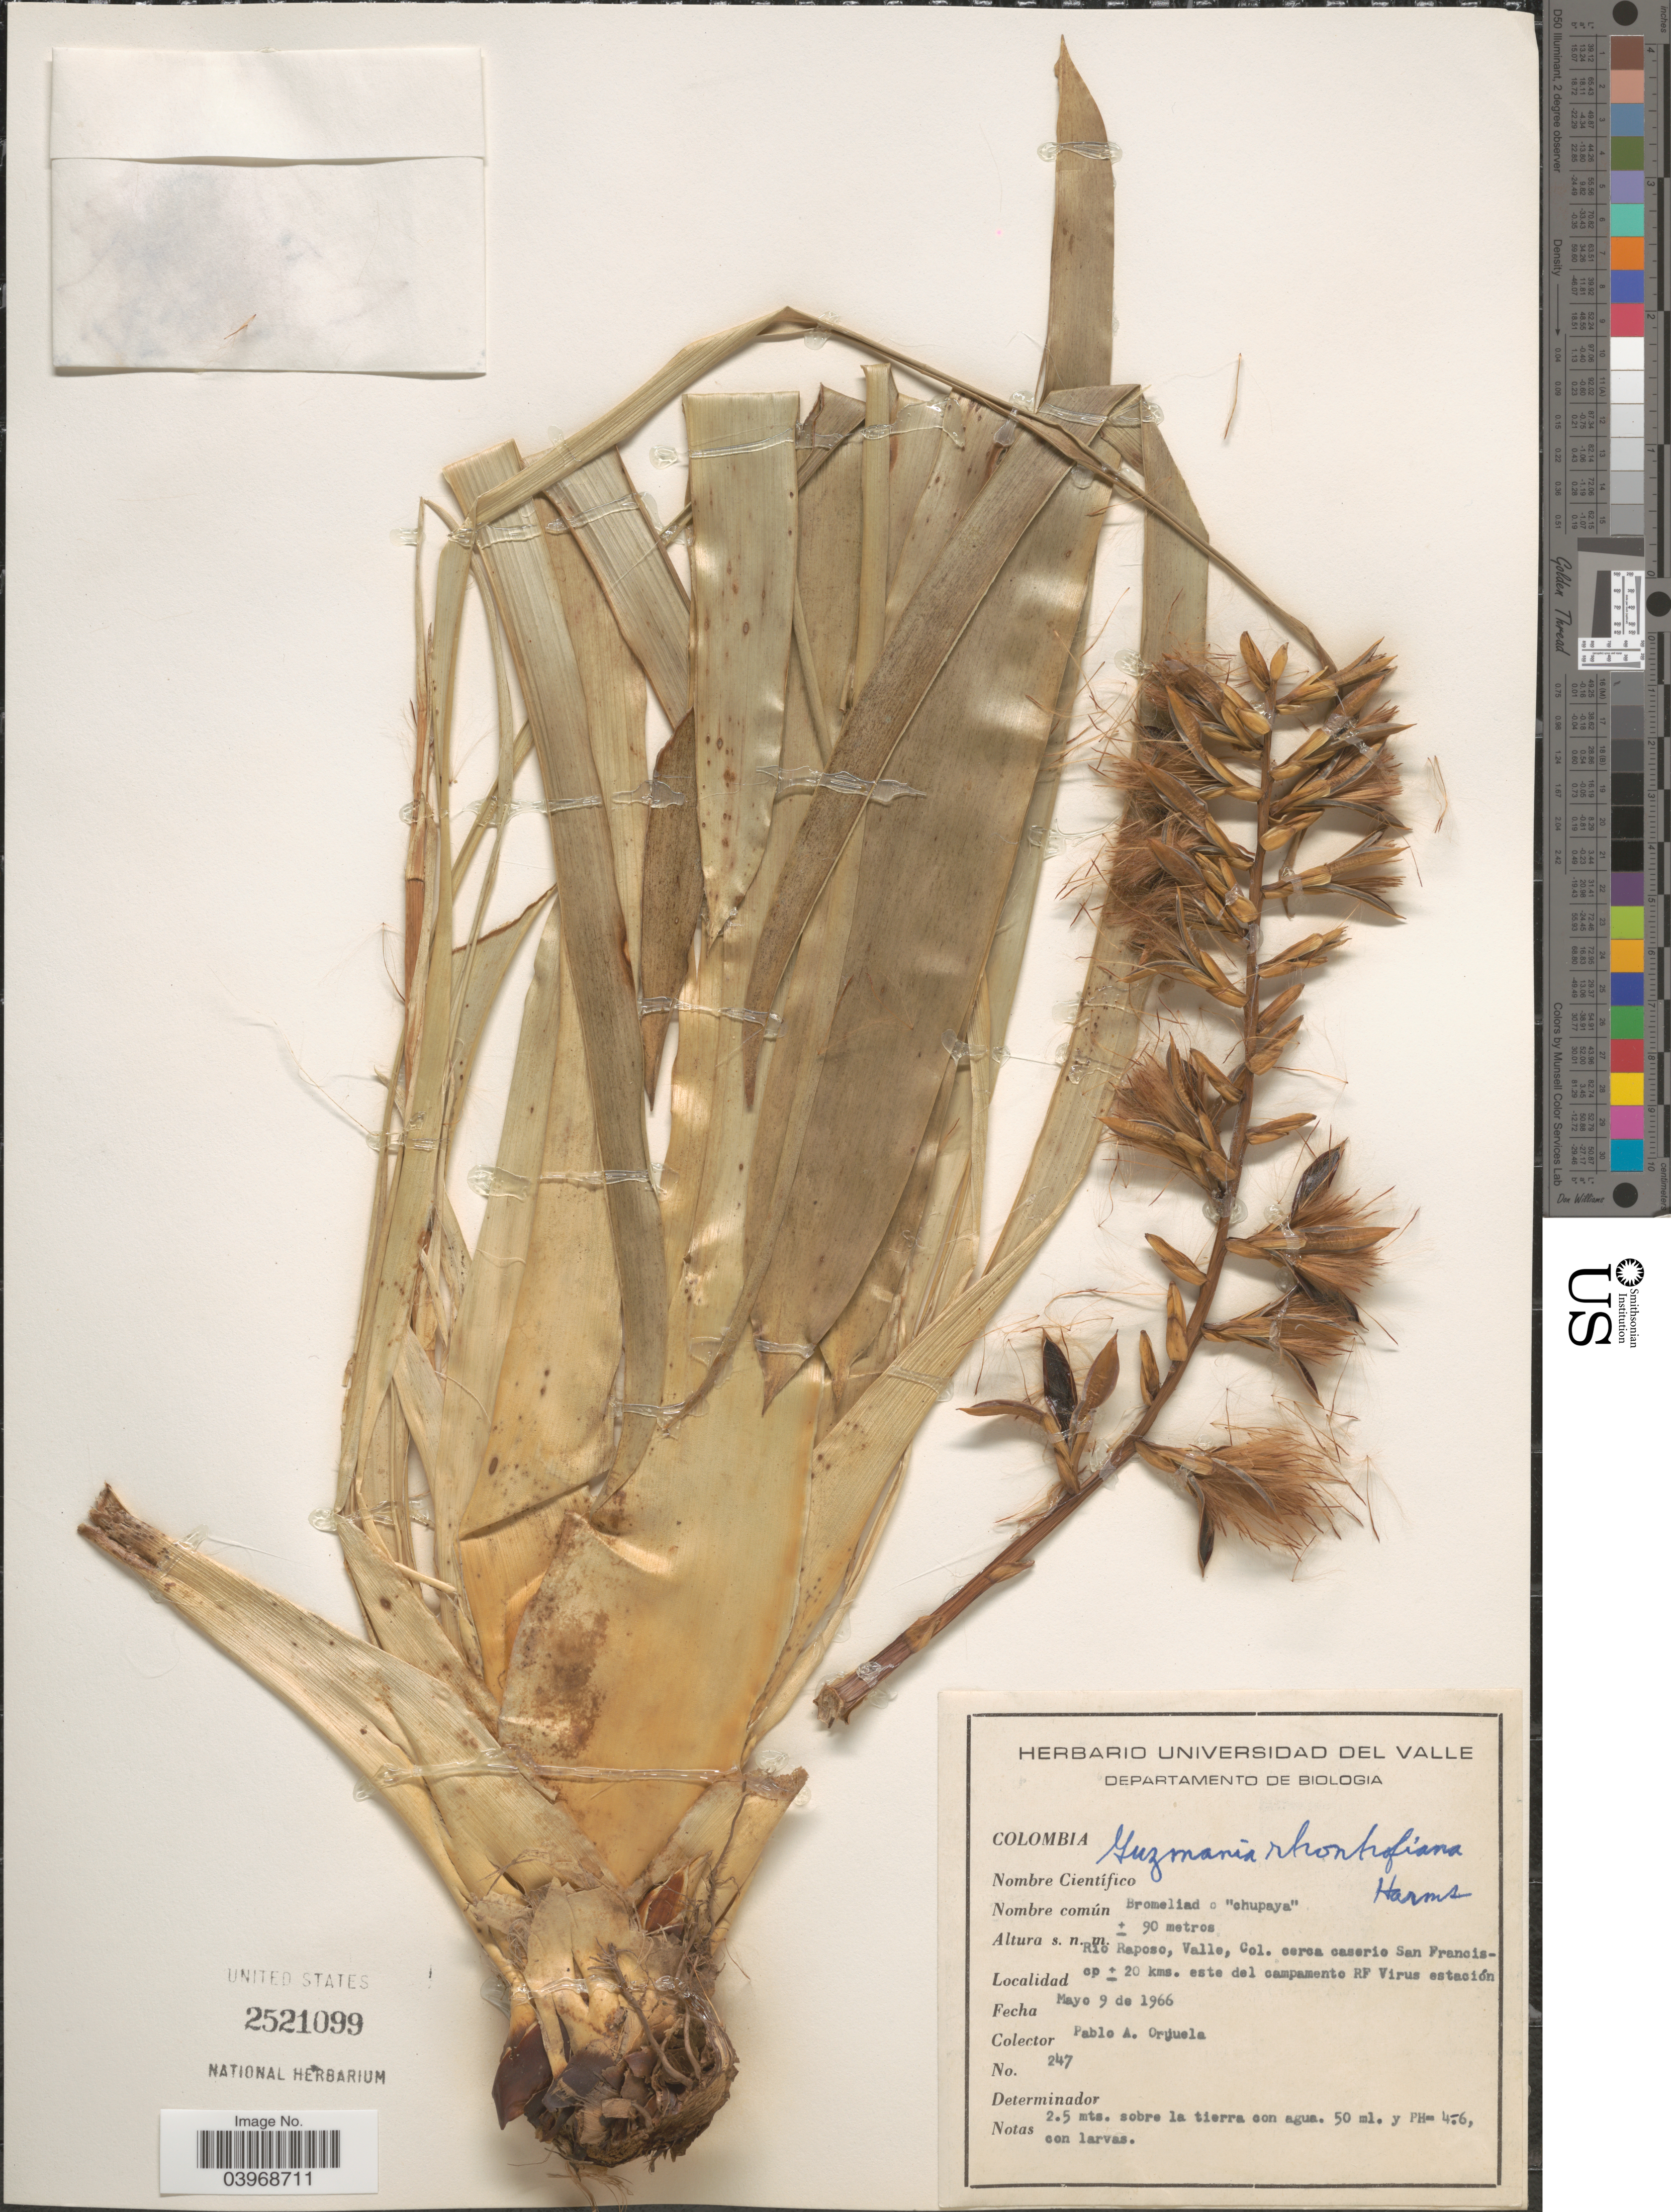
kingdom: Plantae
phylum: Tracheophyta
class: Liliopsida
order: Poales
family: Bromeliaceae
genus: Guzmania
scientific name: Guzmania rhonhofiana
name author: Harms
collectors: P. A. Orjuela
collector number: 247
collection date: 1966-05-09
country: Colombia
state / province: Valle del Cauca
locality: Rio Raposo, Valle, cerca caserio San Francisco ± 20 kms. este del campamente RF Virus estación.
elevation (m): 90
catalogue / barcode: US 2521099